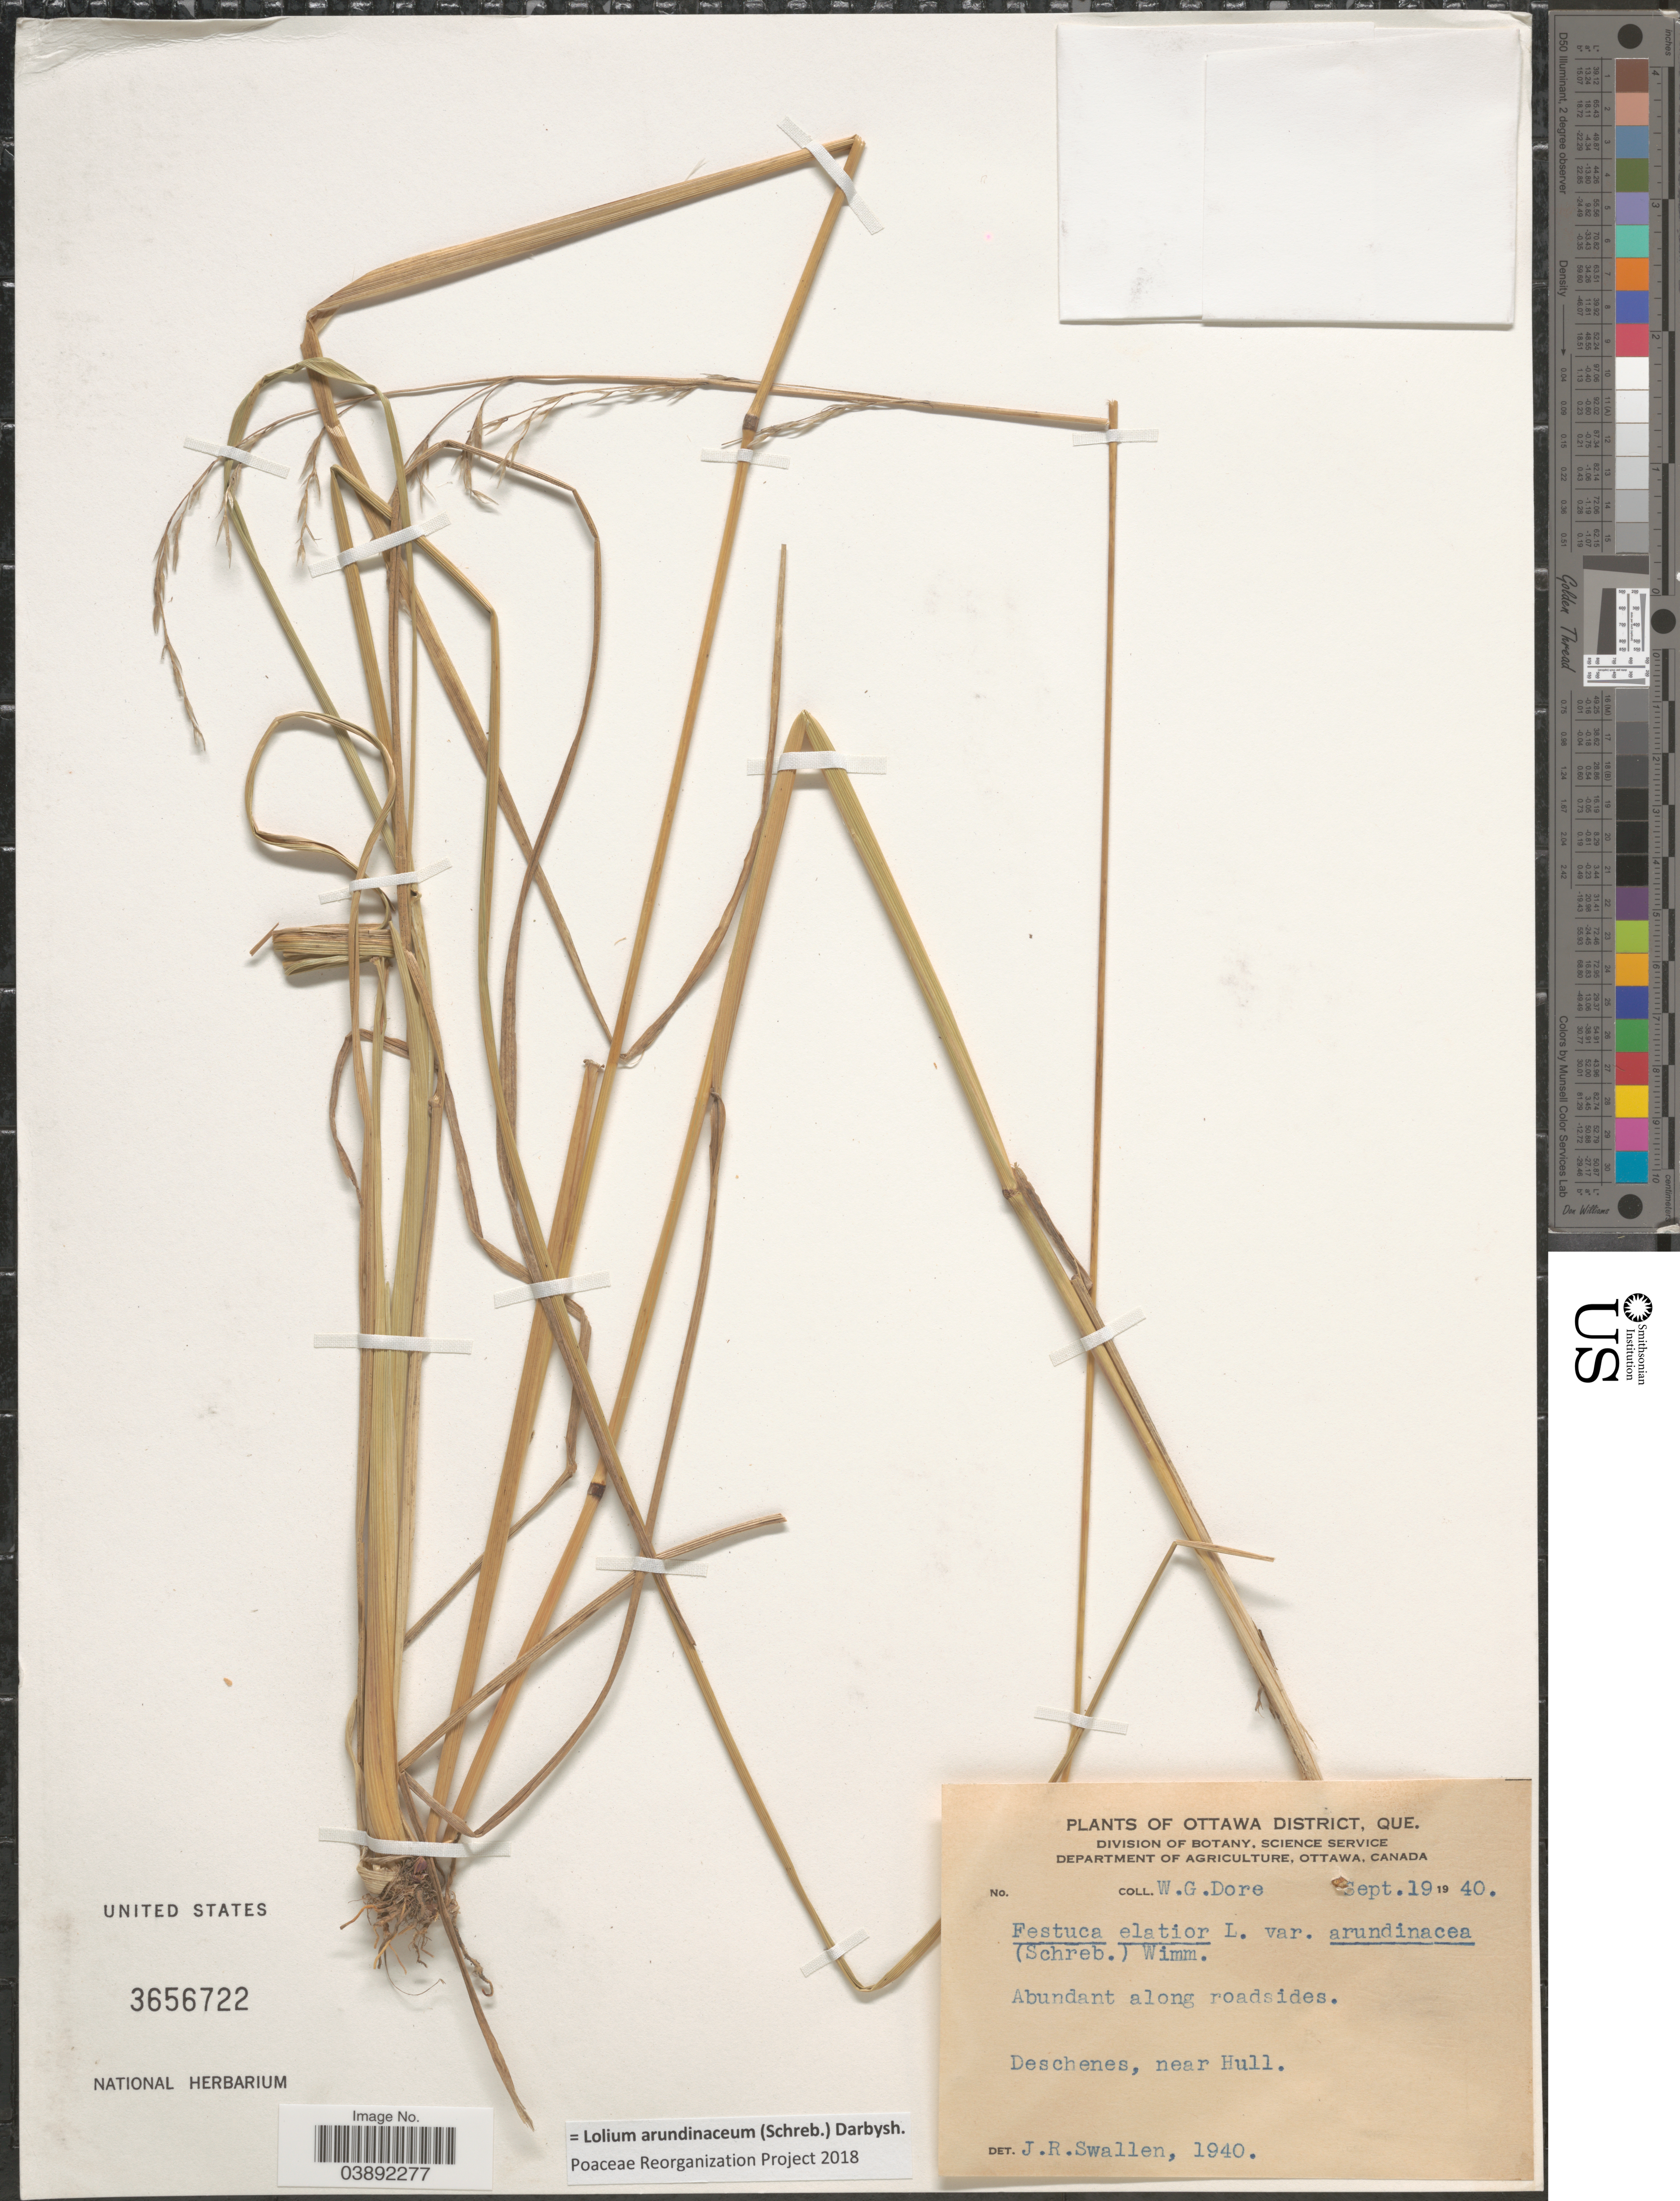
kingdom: Plantae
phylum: Tracheophyta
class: Liliopsida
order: Poales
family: Poaceae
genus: Lolium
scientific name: Lolium arundinaceum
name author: (Schreb.) Darbysh.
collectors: W. Dore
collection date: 1940-09-19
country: Canada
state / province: Quebec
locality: Ottawa District. Along roadsides. Deschenes, near Hull.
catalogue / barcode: US 3656722